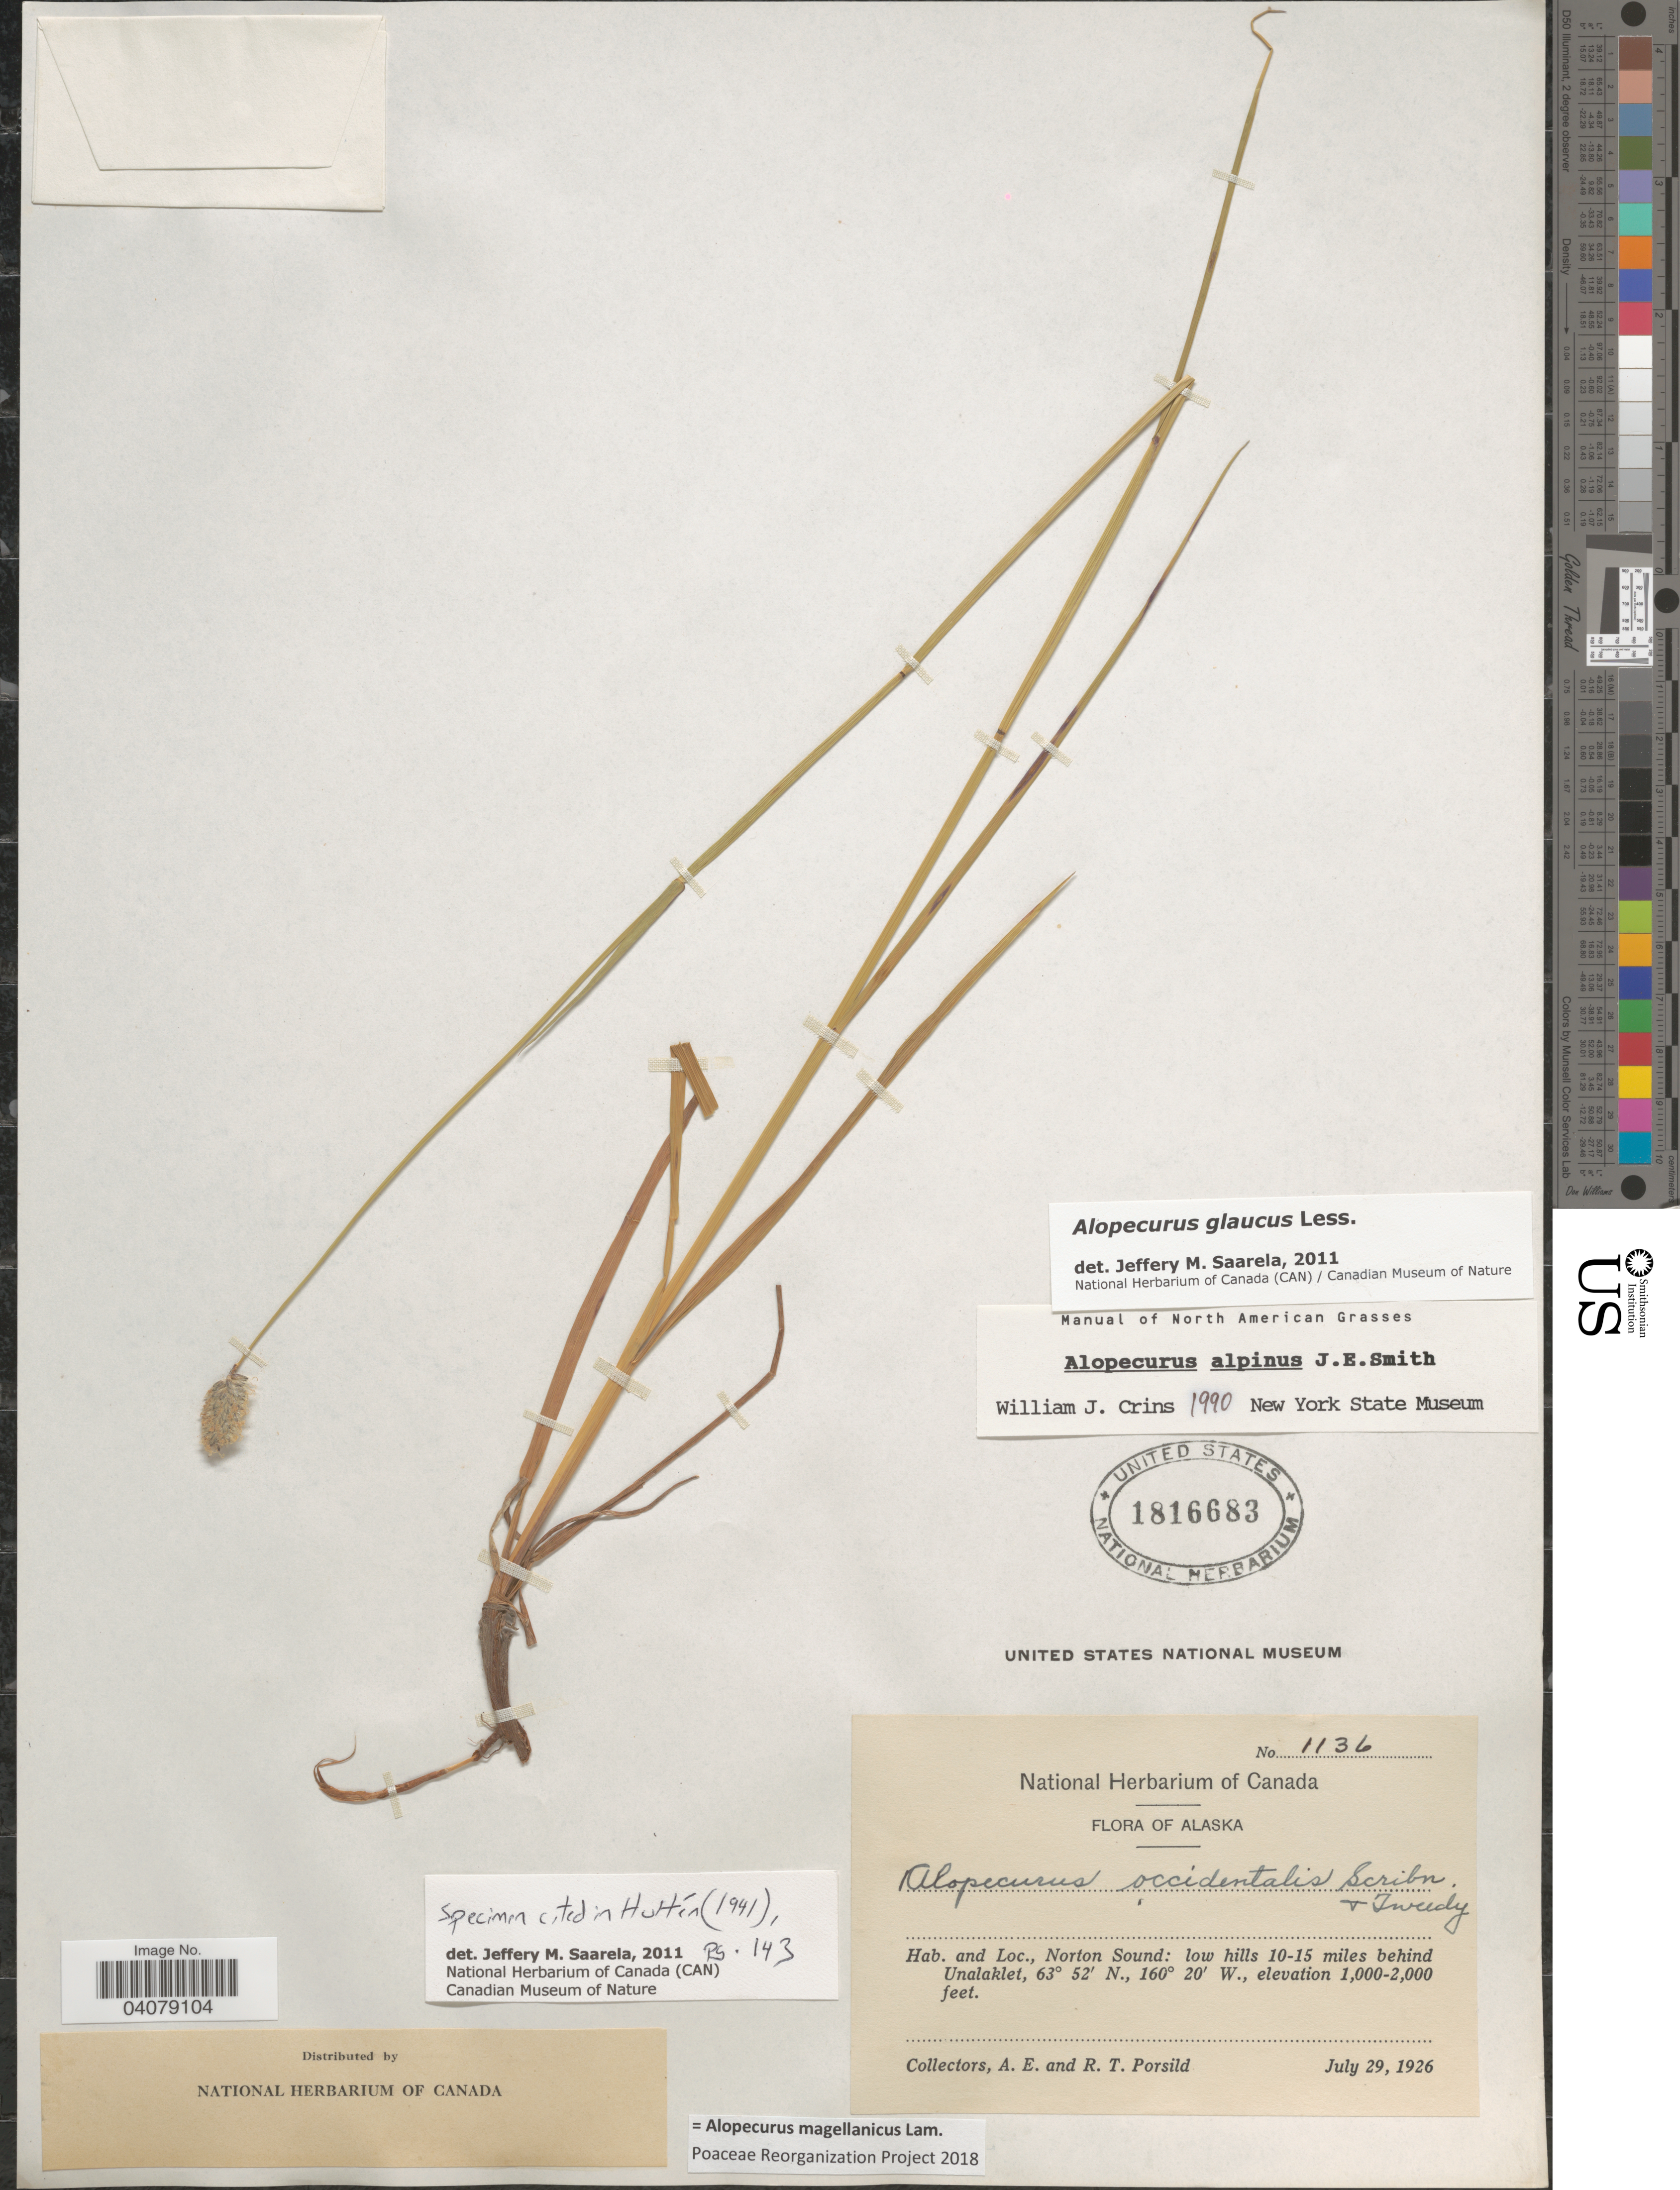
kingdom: Plantae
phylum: Tracheophyta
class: Liliopsida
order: Poales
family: Poaceae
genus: Alopecurus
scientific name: Alopecurus magellanicus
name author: Lam.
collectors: A. E. Porsild & R. T. Porsild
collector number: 1136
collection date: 1926-07-29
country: United States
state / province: Alaska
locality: Norton Sound: low hills 10-15 miles behind Unalaklet.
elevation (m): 305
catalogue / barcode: US 1816683